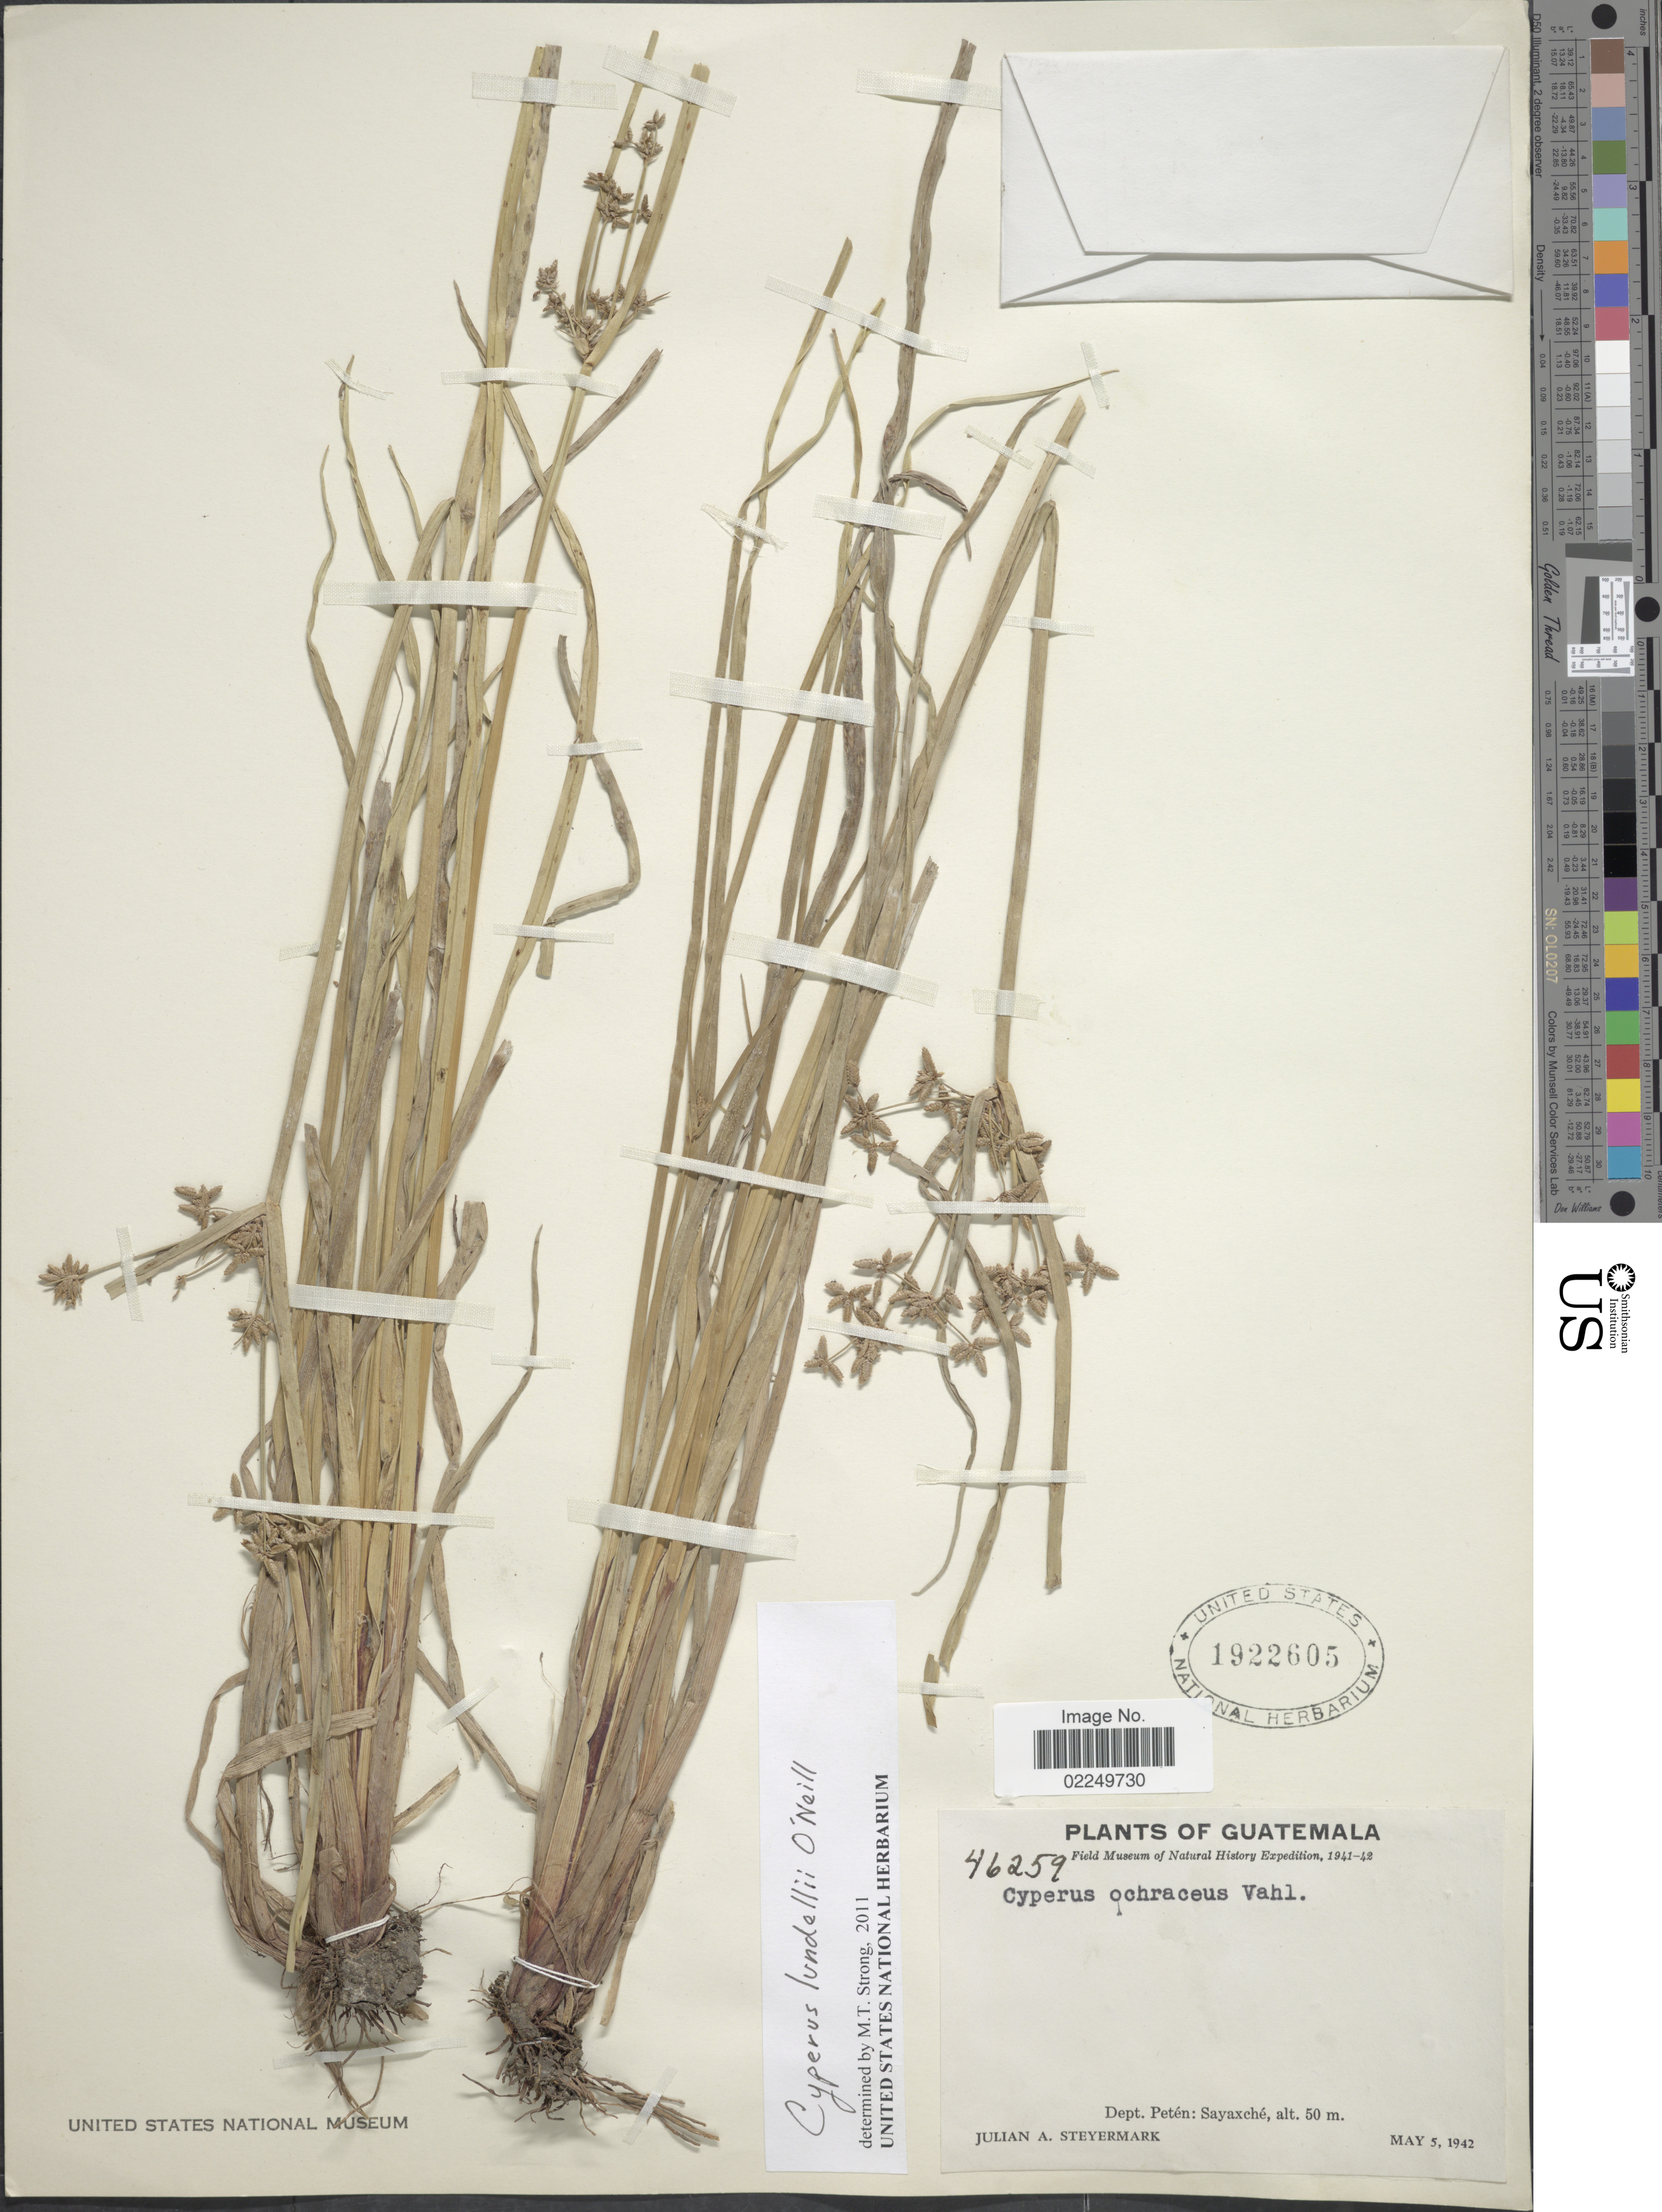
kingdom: Plantae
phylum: Tracheophyta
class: Liliopsida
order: Poales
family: Cyperaceae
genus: Cyperus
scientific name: Cyperus lundellii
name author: O'Neill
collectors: J. Steyermark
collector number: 46259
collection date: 1942-05-05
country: Guatemala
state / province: El Petén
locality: Dept. Peten: Sayaxche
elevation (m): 50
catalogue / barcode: US 1922605